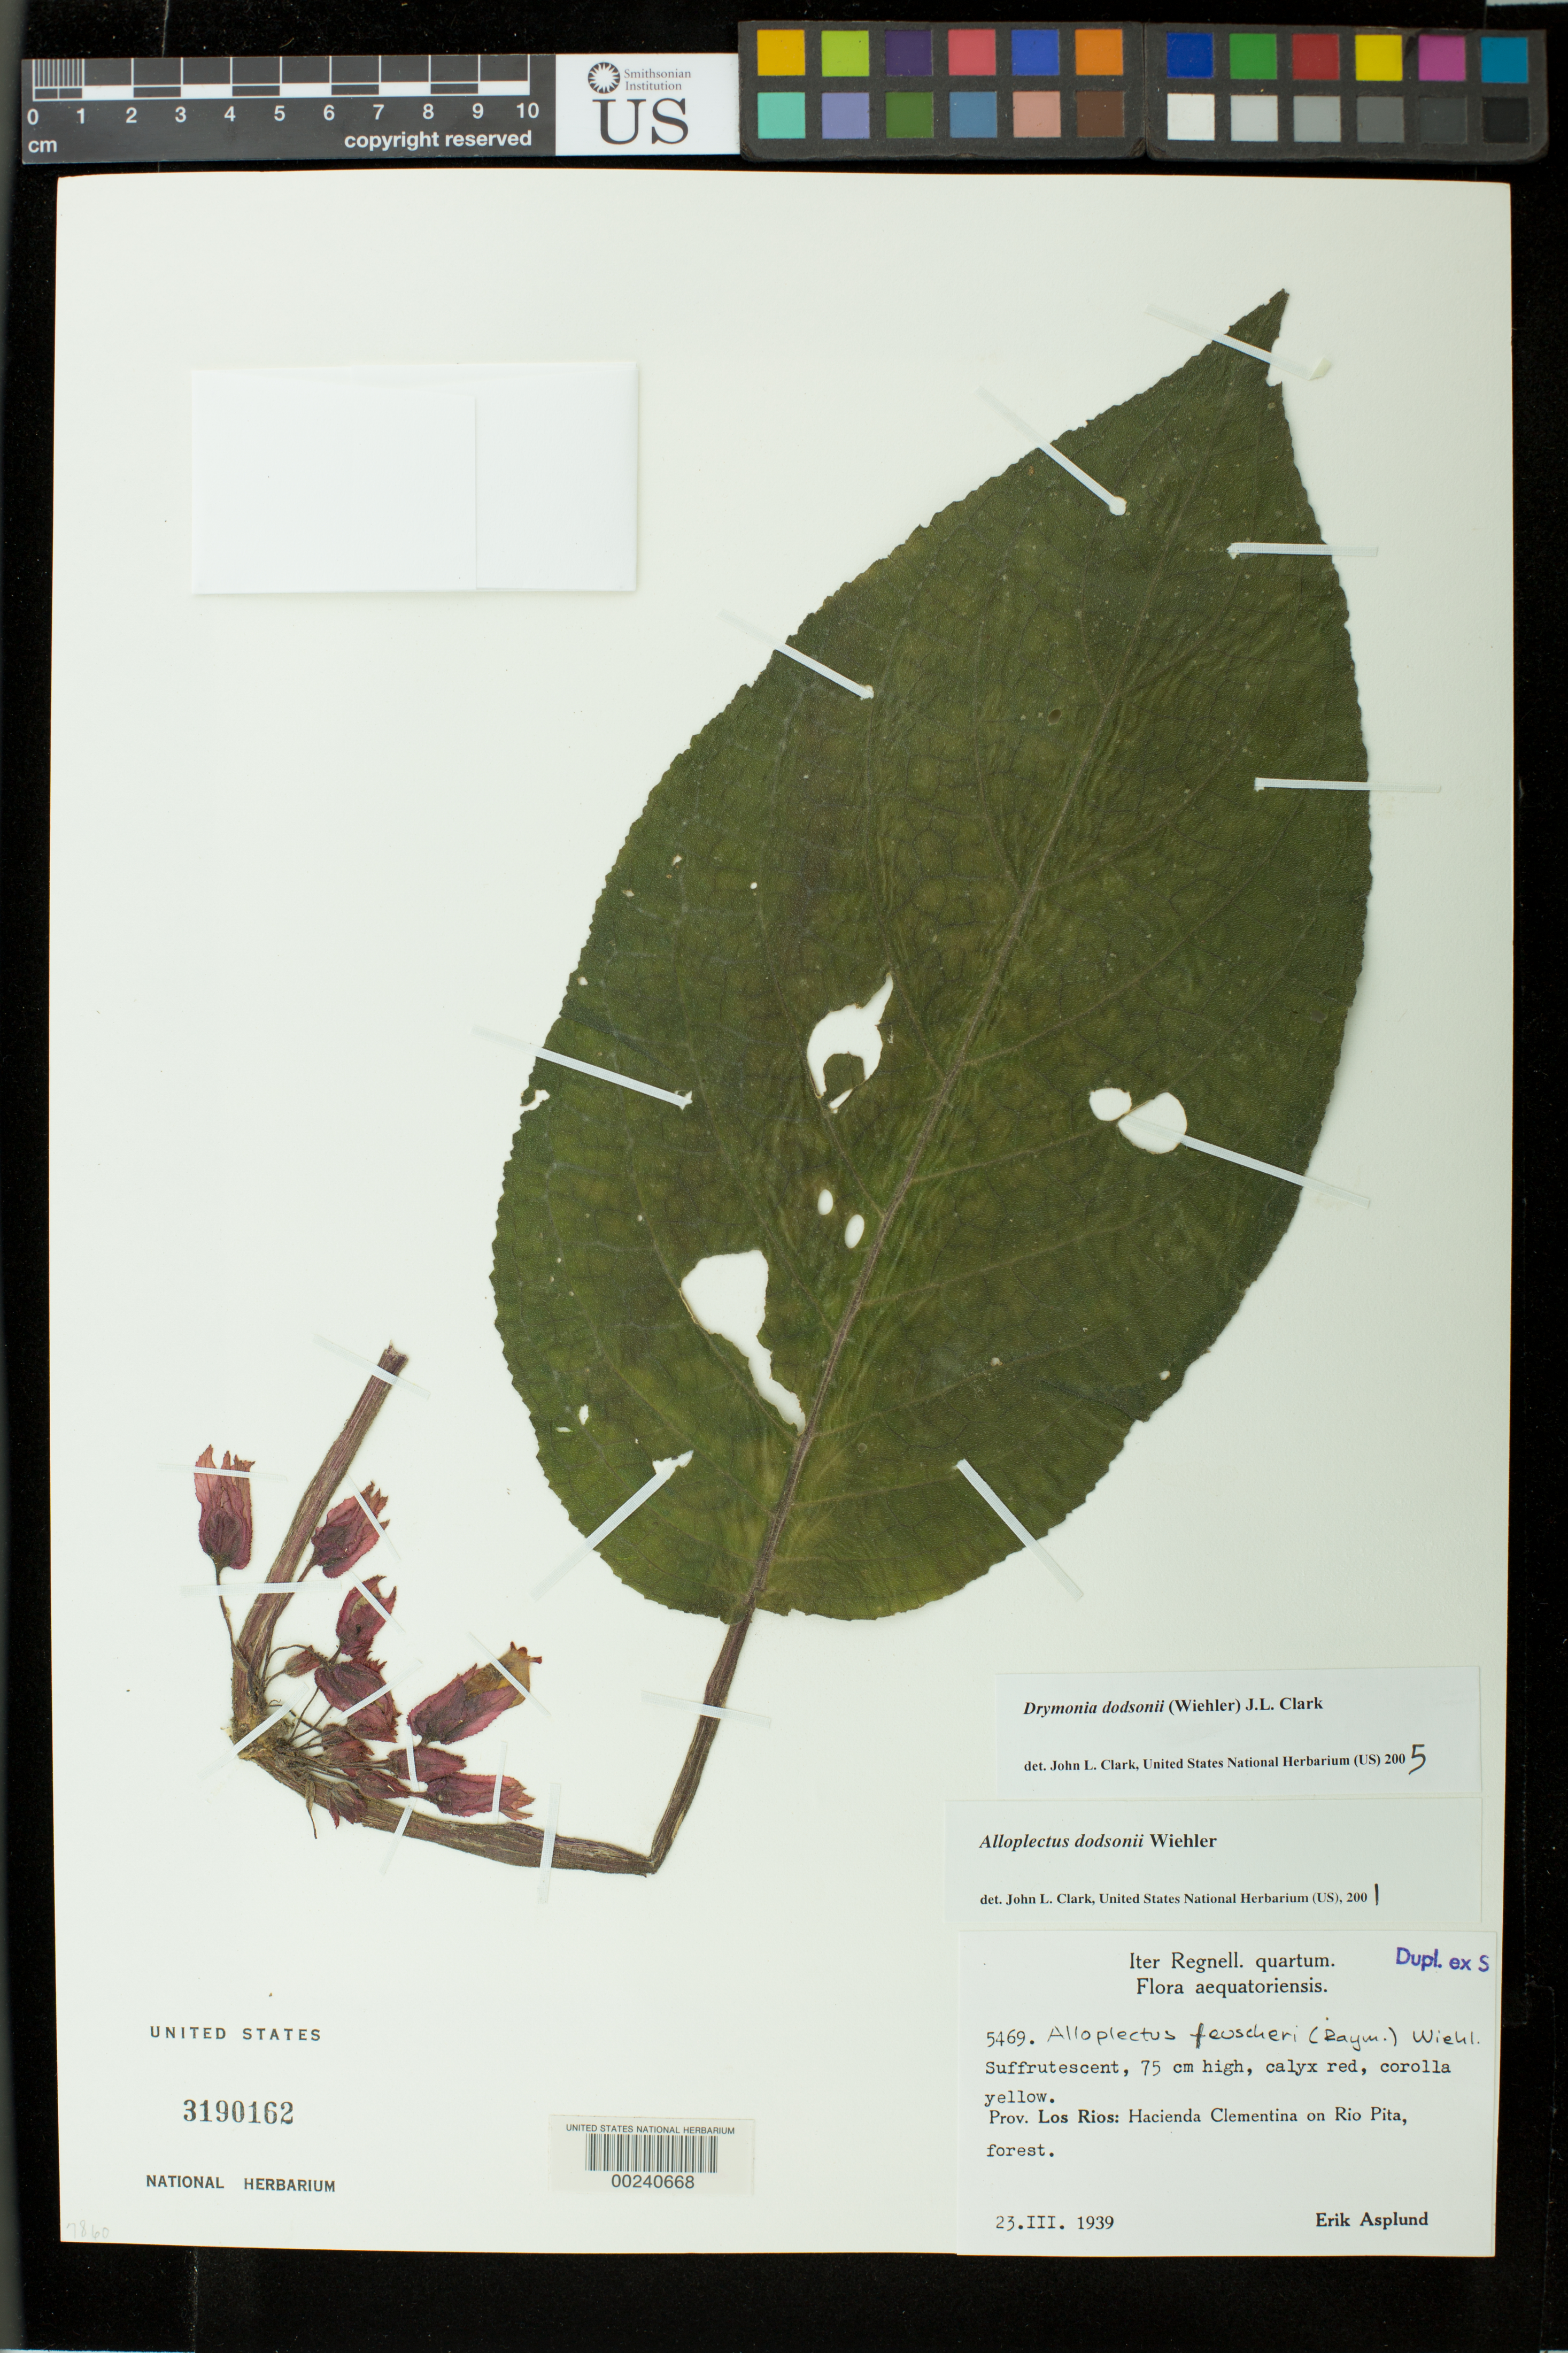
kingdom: Plantae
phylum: Tracheophyta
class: Magnoliopsida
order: Lamiales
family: Gesneriaceae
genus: Drymonia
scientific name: Drymonia dodsonii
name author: (Wiehler) J.L. Clark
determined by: Clark, J. L., (SEL), The Marie Selby Botanical Garden (UNITED STATES)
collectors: E. Asplund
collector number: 5469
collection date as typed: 23 Mar 1939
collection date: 1939-03-23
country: Ecuador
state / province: Los Ríos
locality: Hacienda Clementina on Rio Pita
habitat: Dense forest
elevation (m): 600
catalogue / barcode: US 3190162